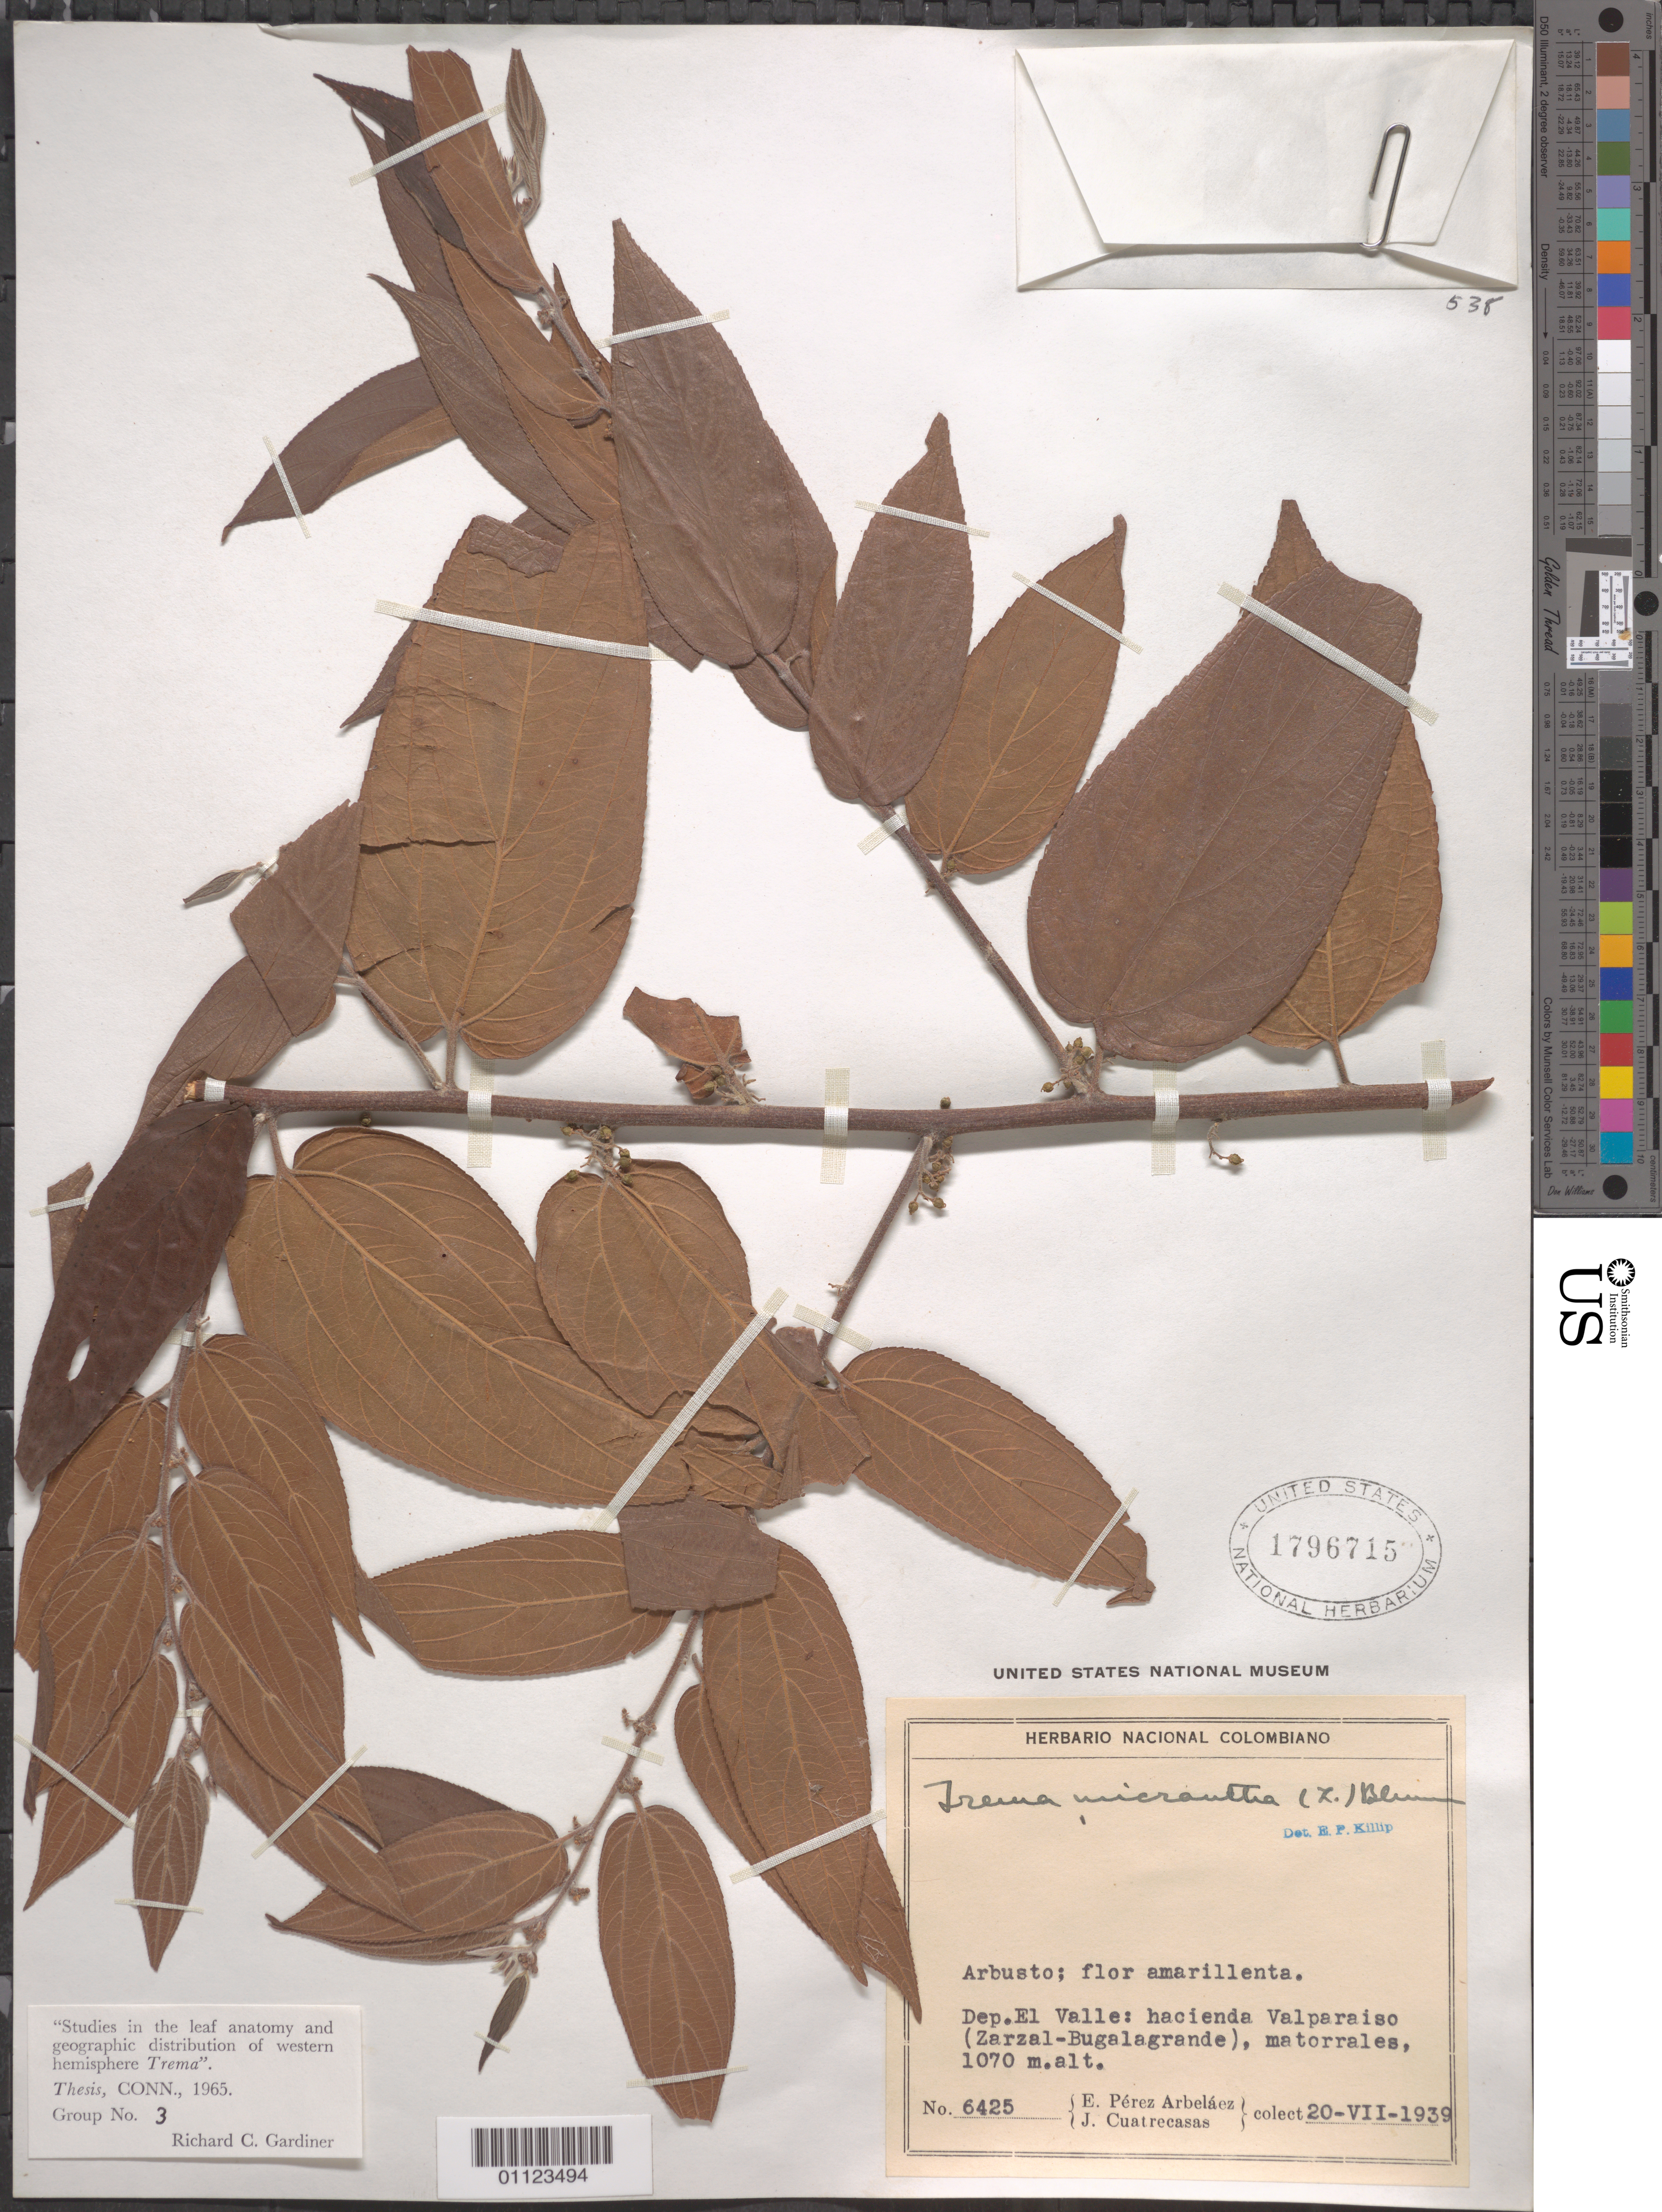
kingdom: Plantae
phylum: Tracheophyta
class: Magnoliopsida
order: Rosales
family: Cannabaceae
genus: Trema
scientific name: Trema micranthum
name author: (L.) Blume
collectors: E. Pérez Arbeláez & J. Cuatrecasas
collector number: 6425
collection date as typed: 20 Jul 1939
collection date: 1939-07-20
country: Colombia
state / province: Valle del Cauca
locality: Hacienda Valparaiso (Zarzal-Bugalagrande)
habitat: Matorrales.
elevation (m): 1070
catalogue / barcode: US 1796715